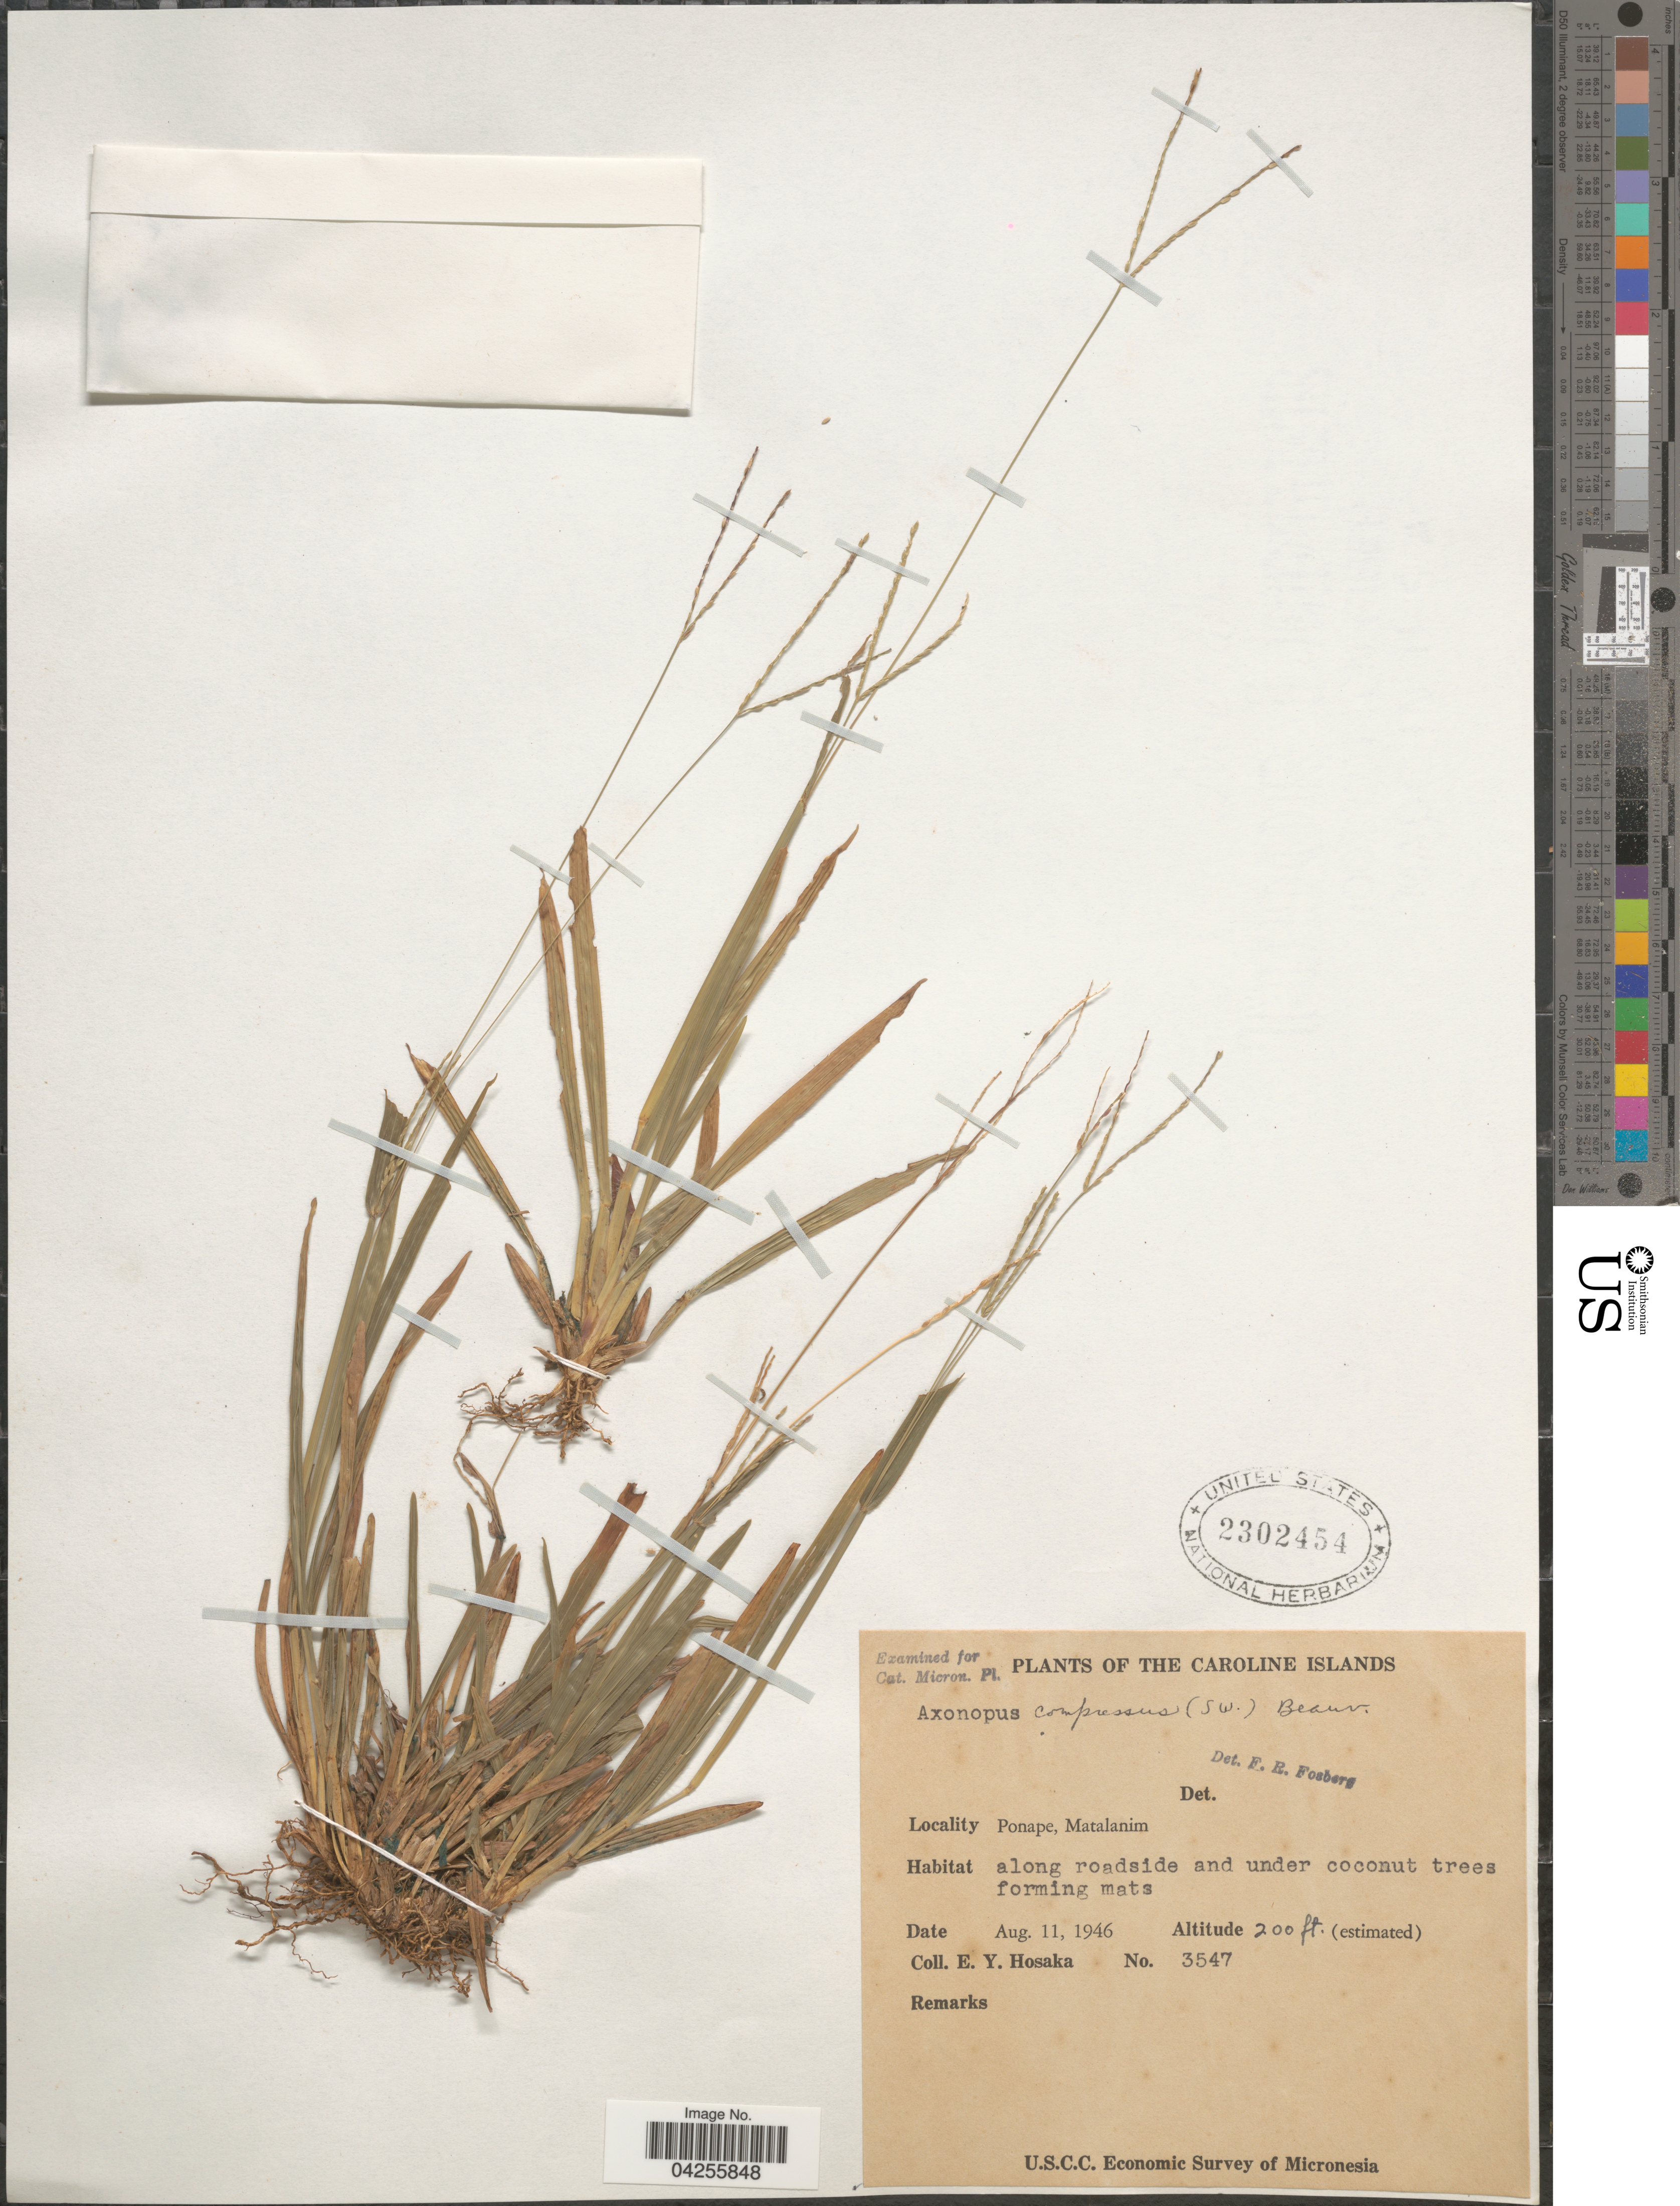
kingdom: Plantae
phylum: Tracheophyta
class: Liliopsida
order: Poales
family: Poaceae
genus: Axonopus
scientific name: Axonopus compressus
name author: (Sw.) P. Beauv.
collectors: E. Y. Hosaka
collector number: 3547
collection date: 1946-08-11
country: Micronesia, Federated States of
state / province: Pohnpei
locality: The Caroline Islands. Ponape, Matalanim. Along roadside and under coconut trees forming mats. U.S.C.C. Economic Survey of Micronesia.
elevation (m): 61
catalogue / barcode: US 2302454